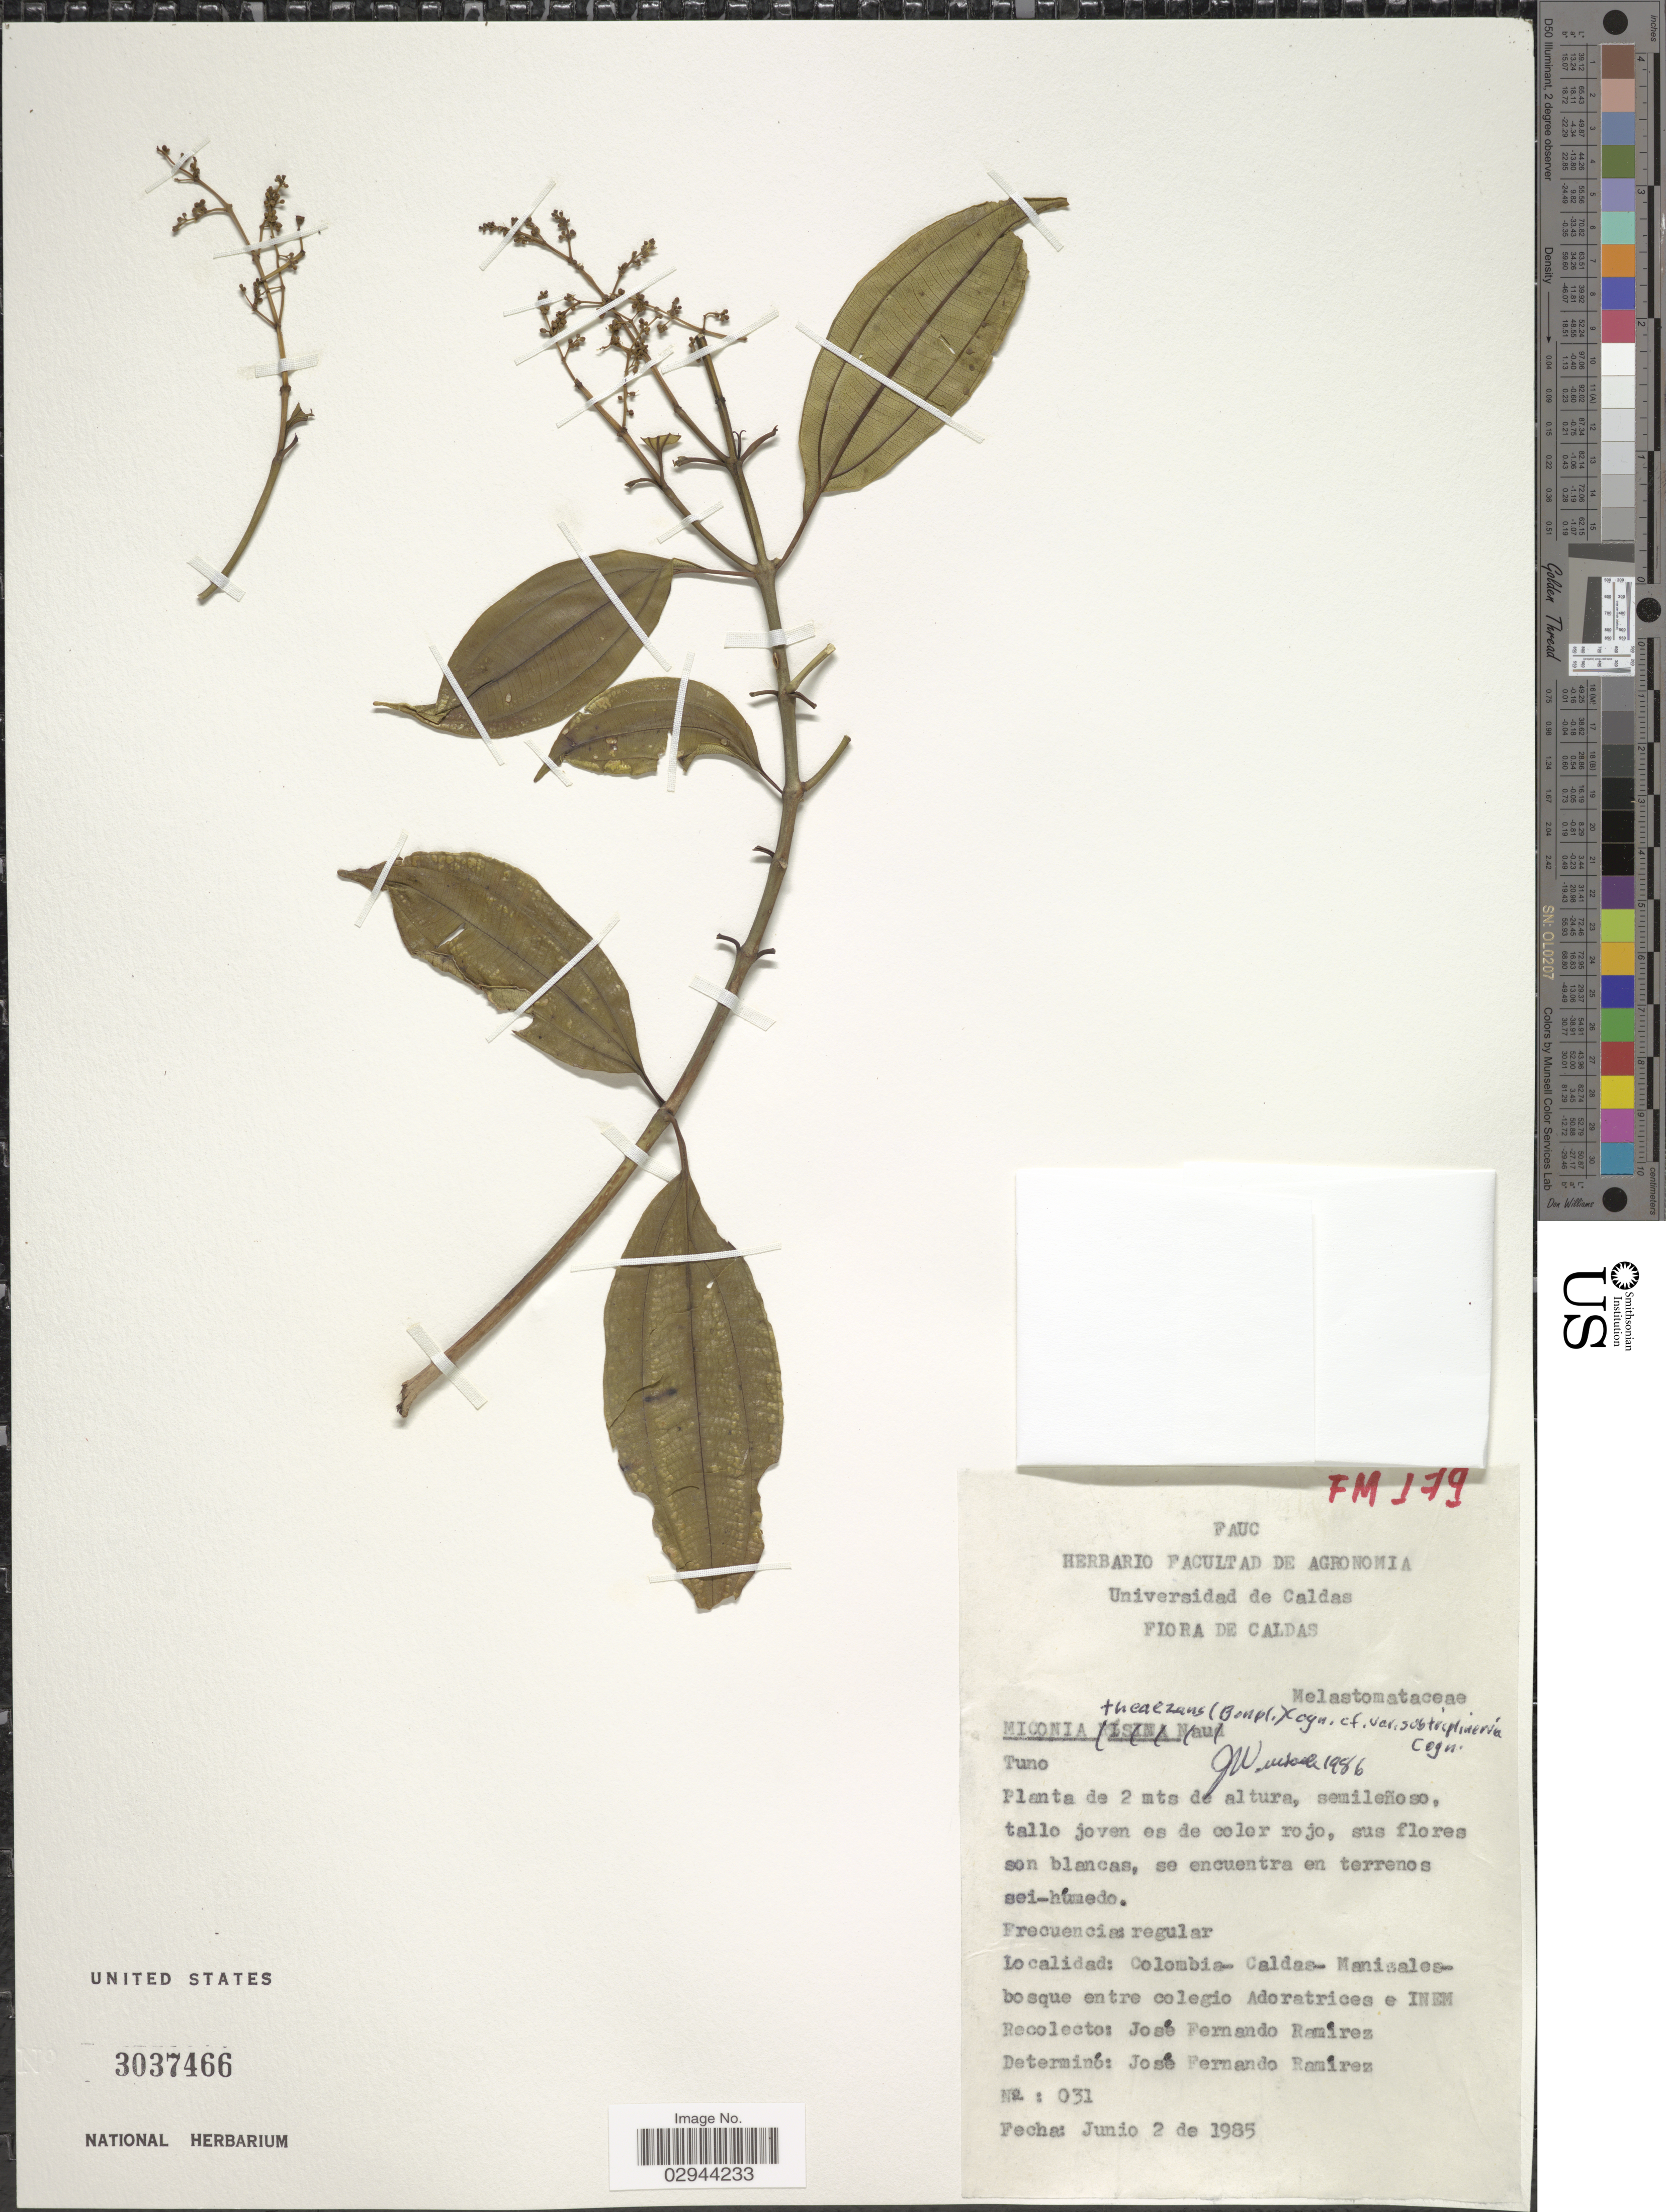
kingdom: Plantae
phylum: Tracheophyta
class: Magnoliopsida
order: Myrtales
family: Melastomataceae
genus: Miconia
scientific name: Miconia theizans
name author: (Bonpl.) Cogn.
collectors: J. Ramirez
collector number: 031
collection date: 1985-06-02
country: Colombia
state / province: Caldas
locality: Manisales, bosque entre colegio Adoratrices e INEM.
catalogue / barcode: US 3037466